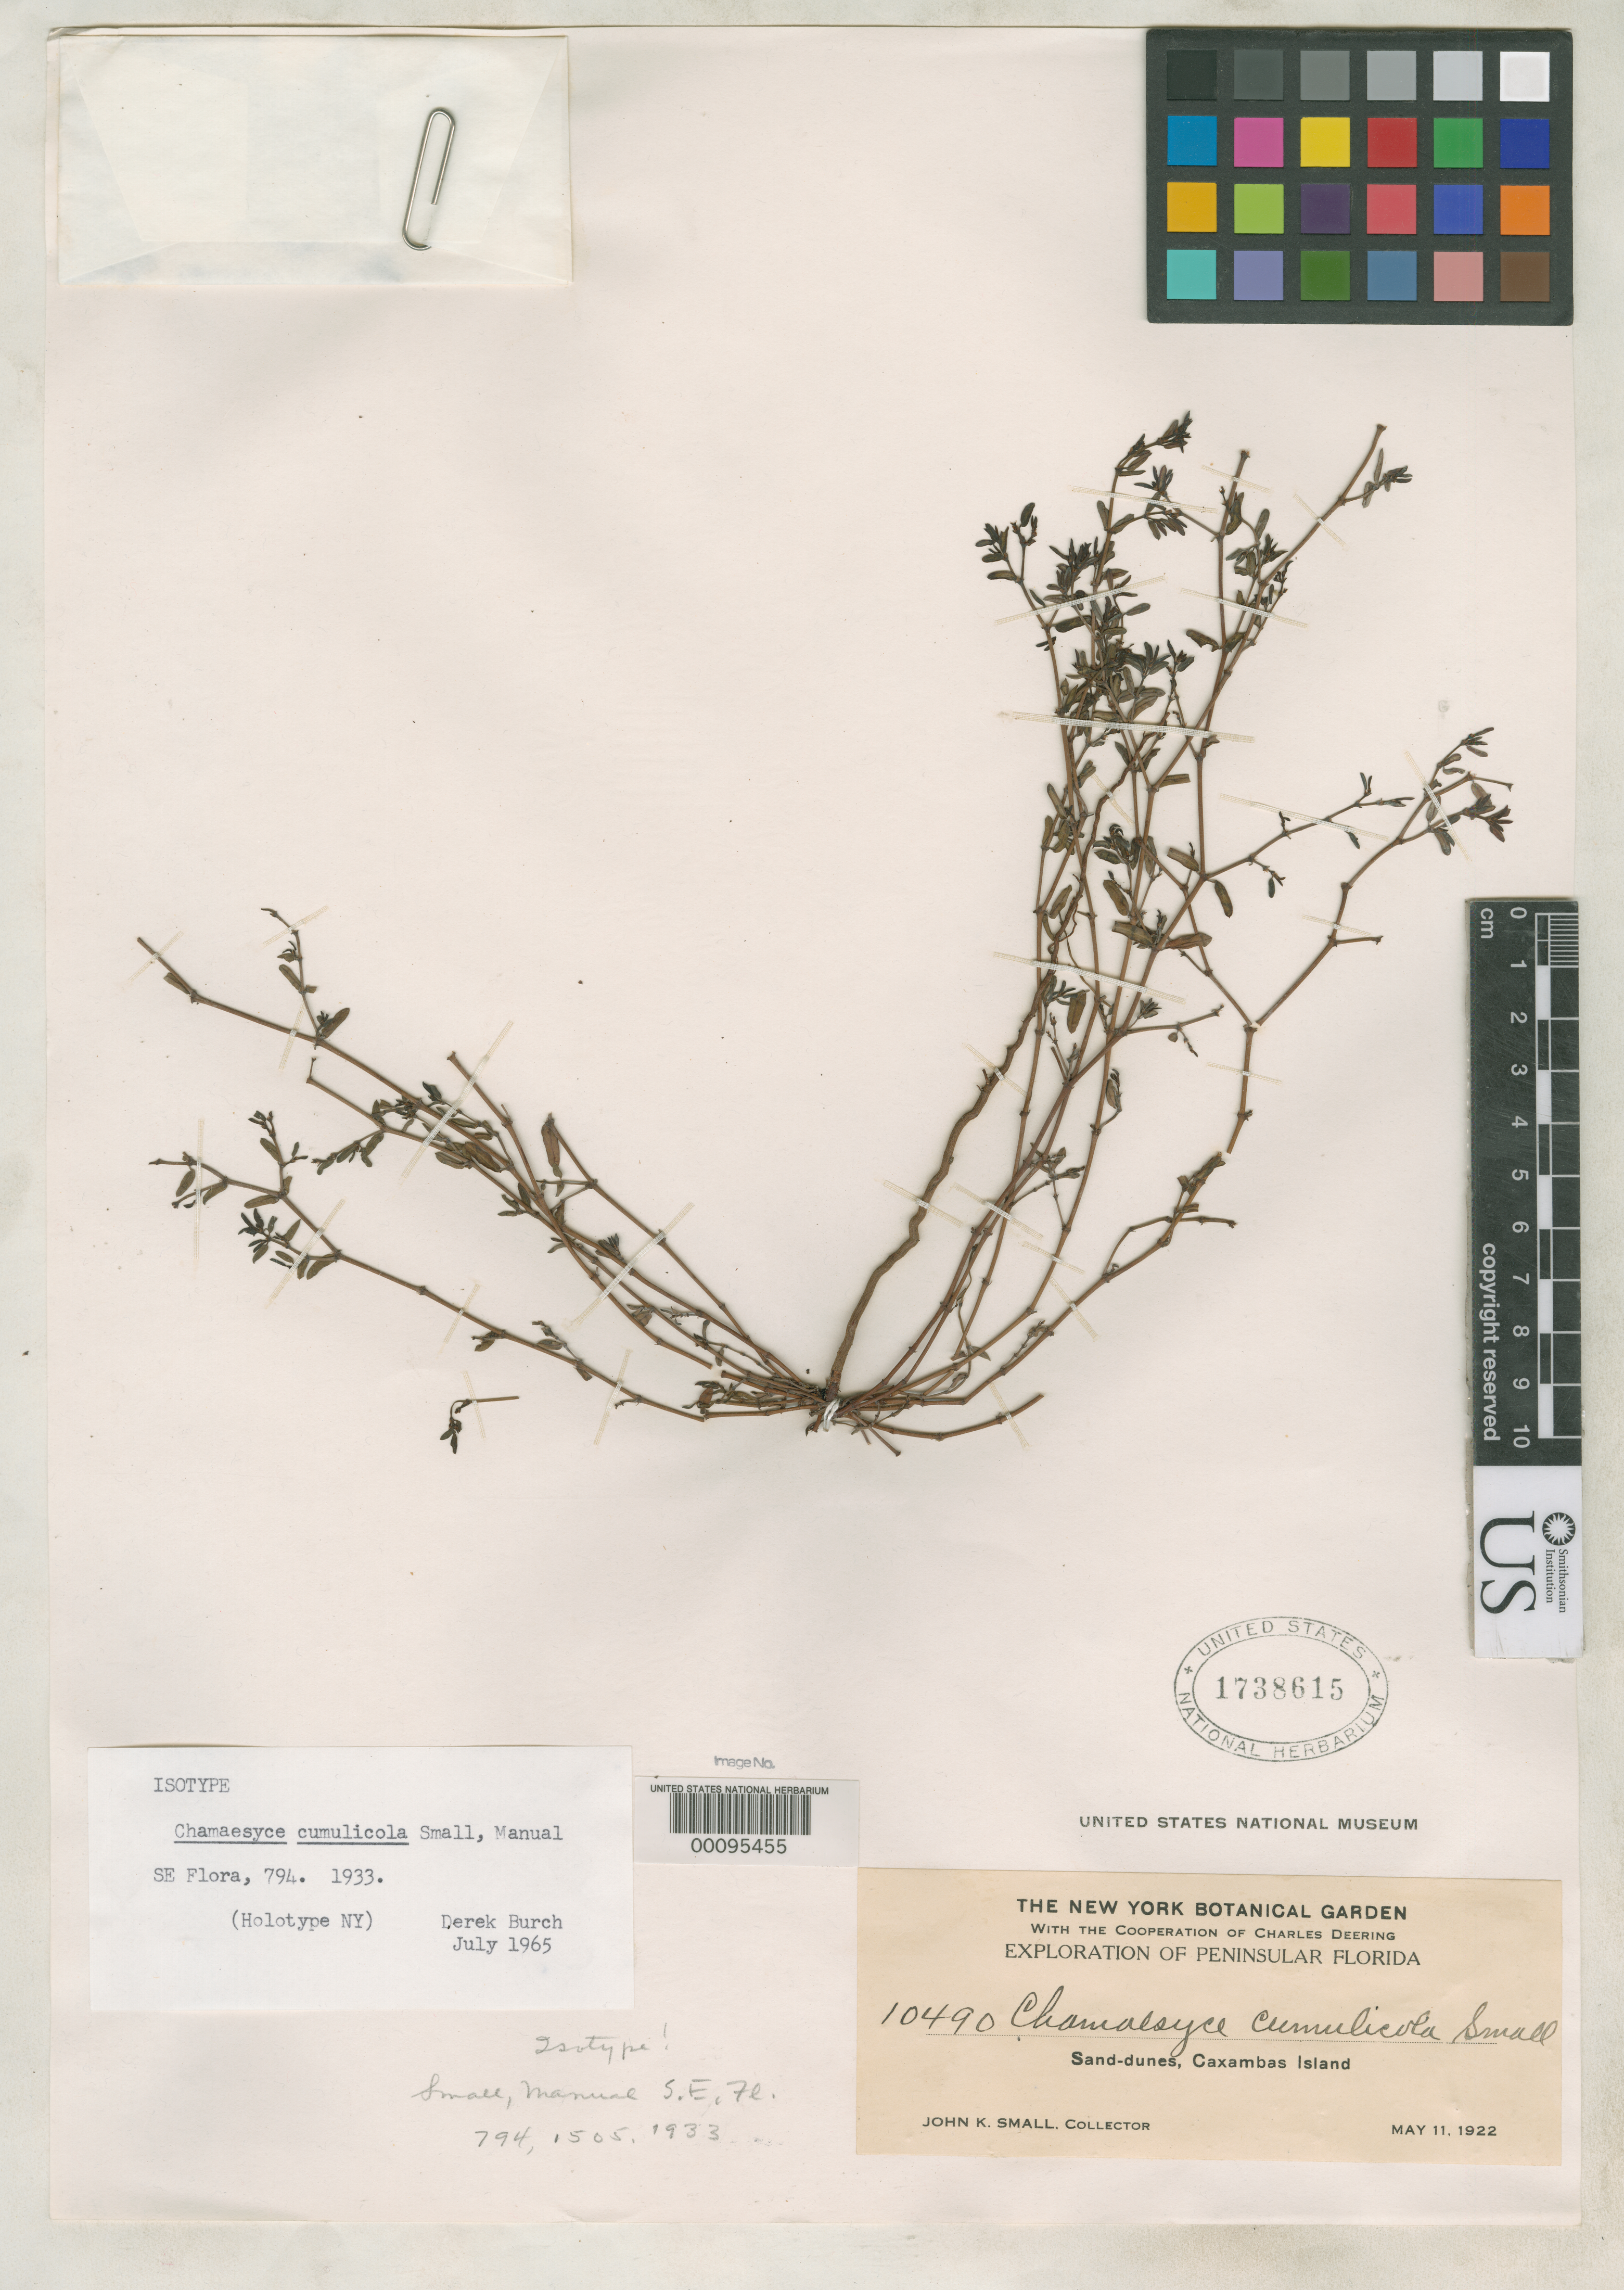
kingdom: Plantae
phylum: Tracheophyta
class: Magnoliopsida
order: Malpighiales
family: Euphorbiaceae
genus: Chamaesyce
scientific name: Chamaesyce cumulicola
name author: Small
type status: Isotype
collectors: J. K. Small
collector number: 10490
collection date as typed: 11 May 1922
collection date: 1922-05-11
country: United States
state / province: Florida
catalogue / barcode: US 1738615